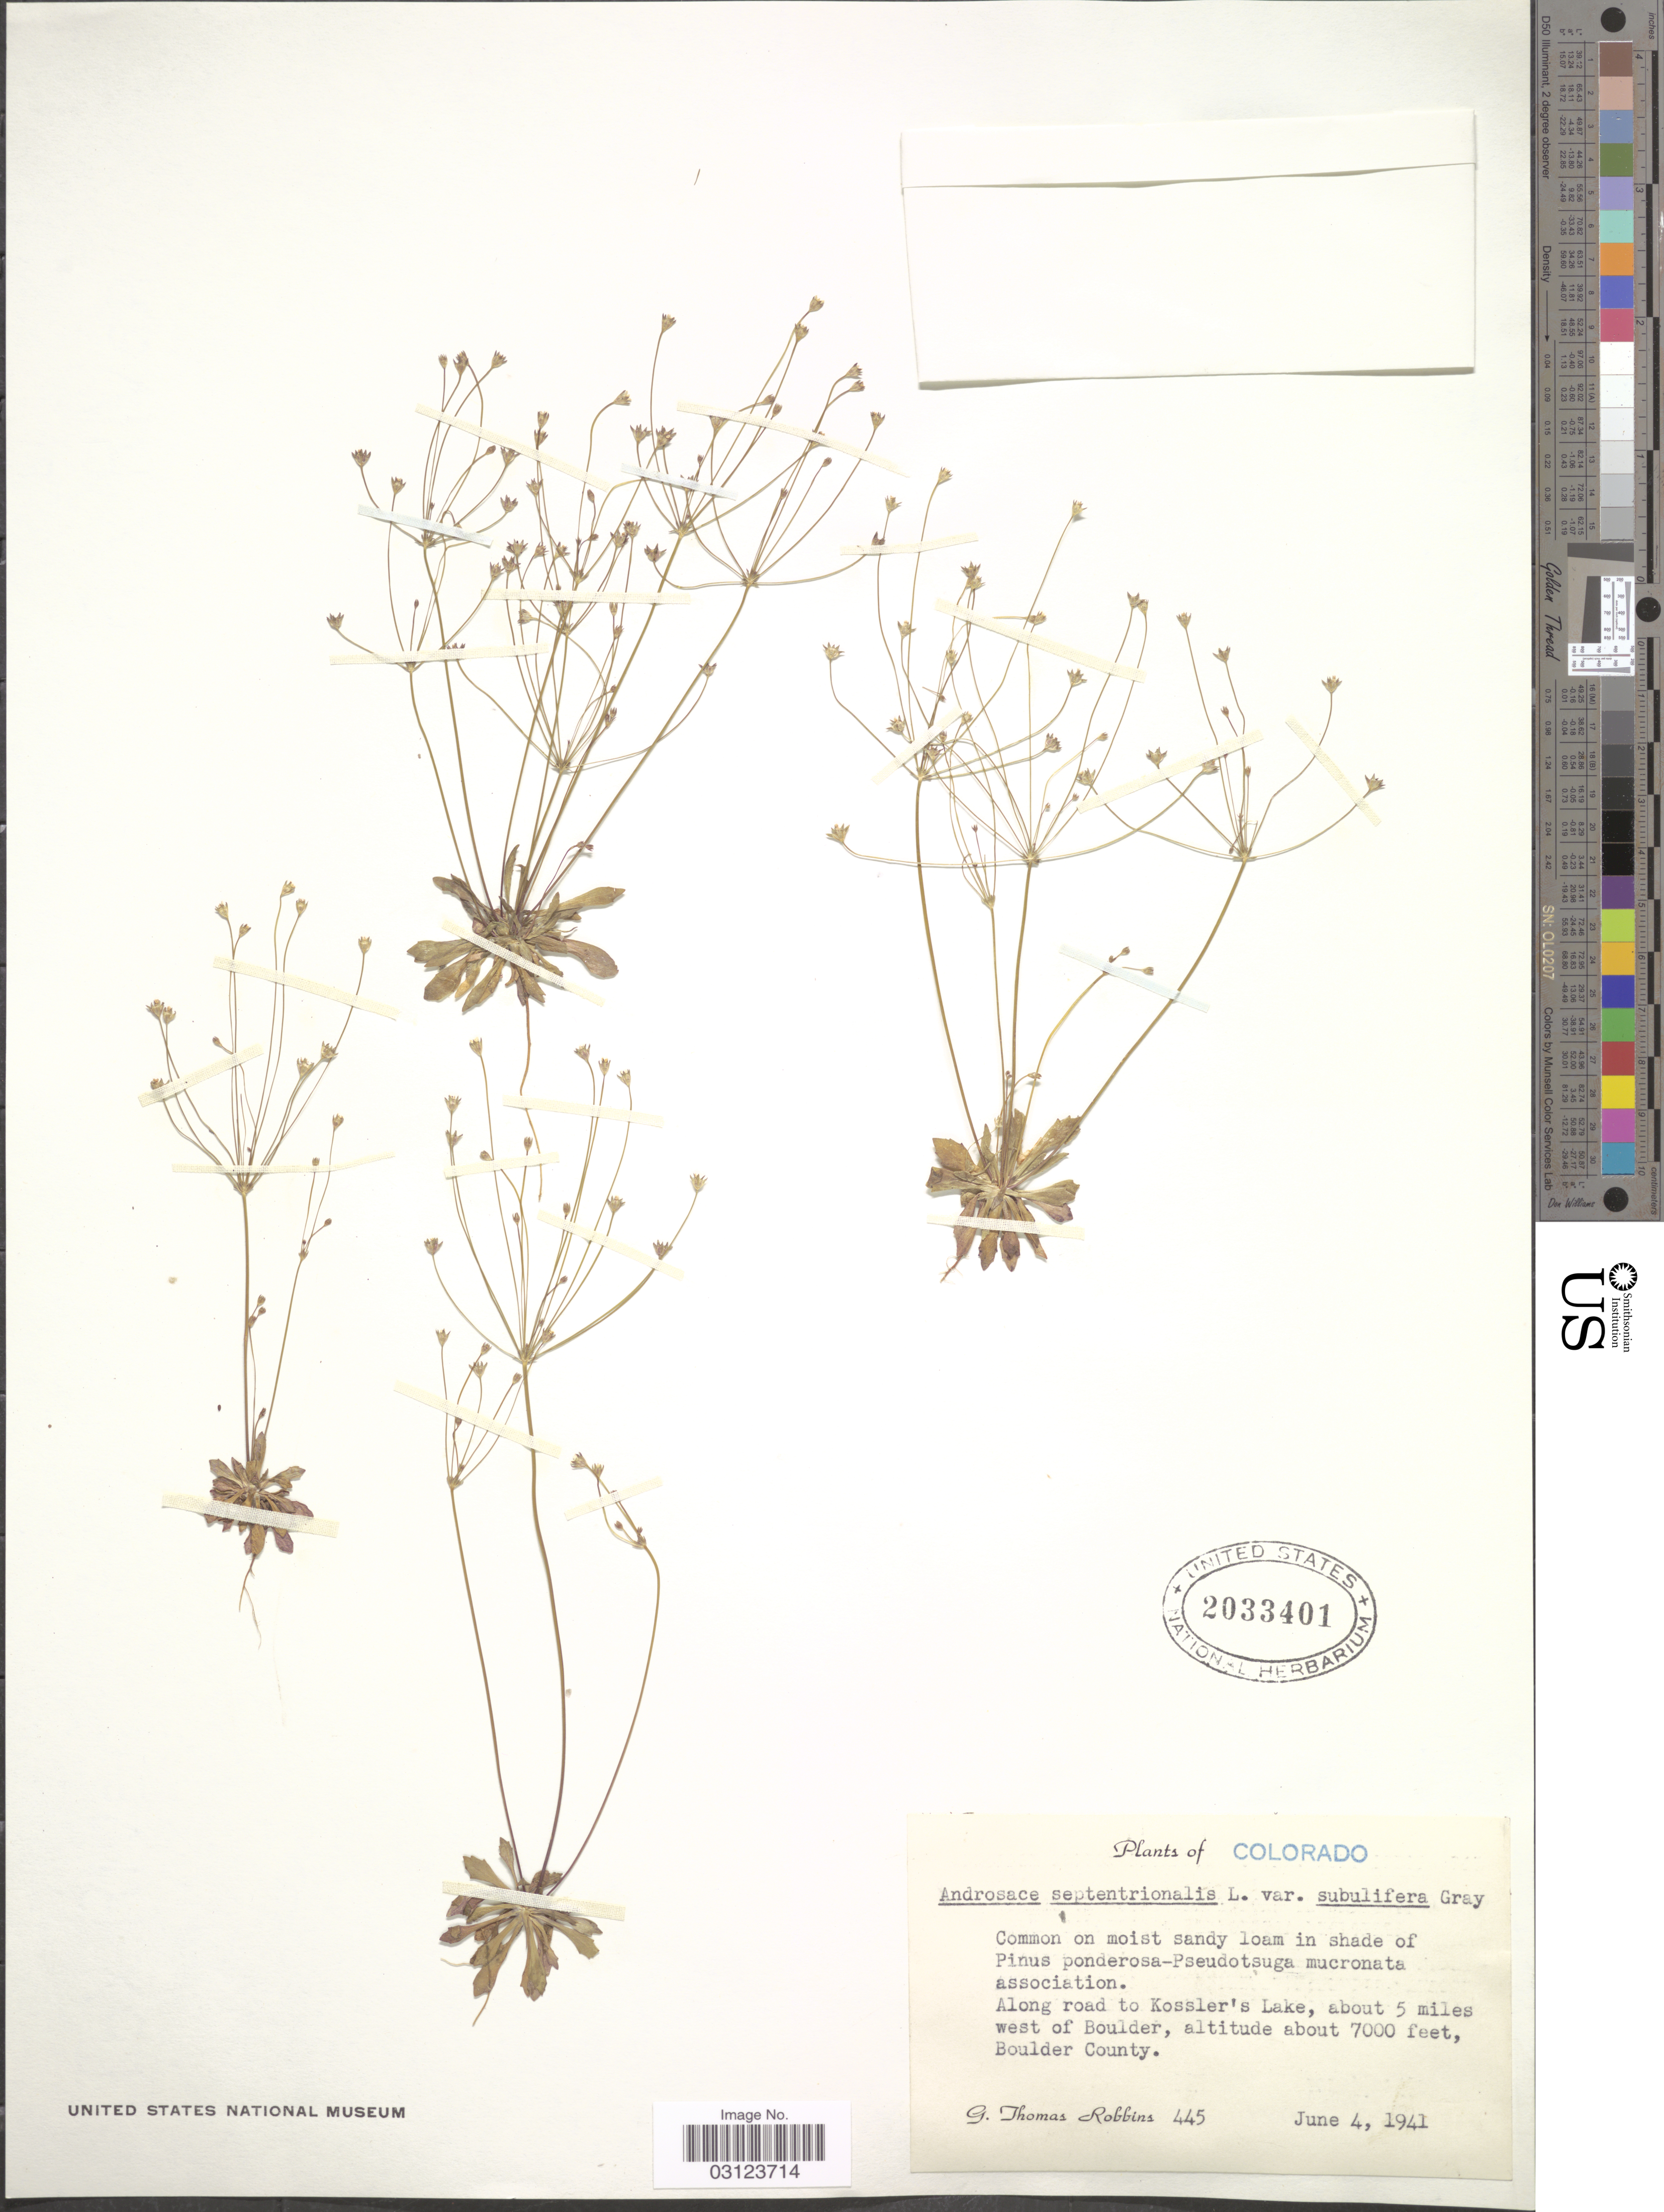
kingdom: Plantae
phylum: Tracheophyta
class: Magnoliopsida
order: Ericales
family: Primulaceae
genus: Androsace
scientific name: Androsace septentrionalis subsp. subulifera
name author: (A. Gray) G.T. Robbins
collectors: G. T. Robbins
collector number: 445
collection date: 1941-06-04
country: United States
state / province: Colorado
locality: Along road to Kossler's Lake, about 5 miles west of Boulder, Boulder County.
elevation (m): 2134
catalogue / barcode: US 2033401